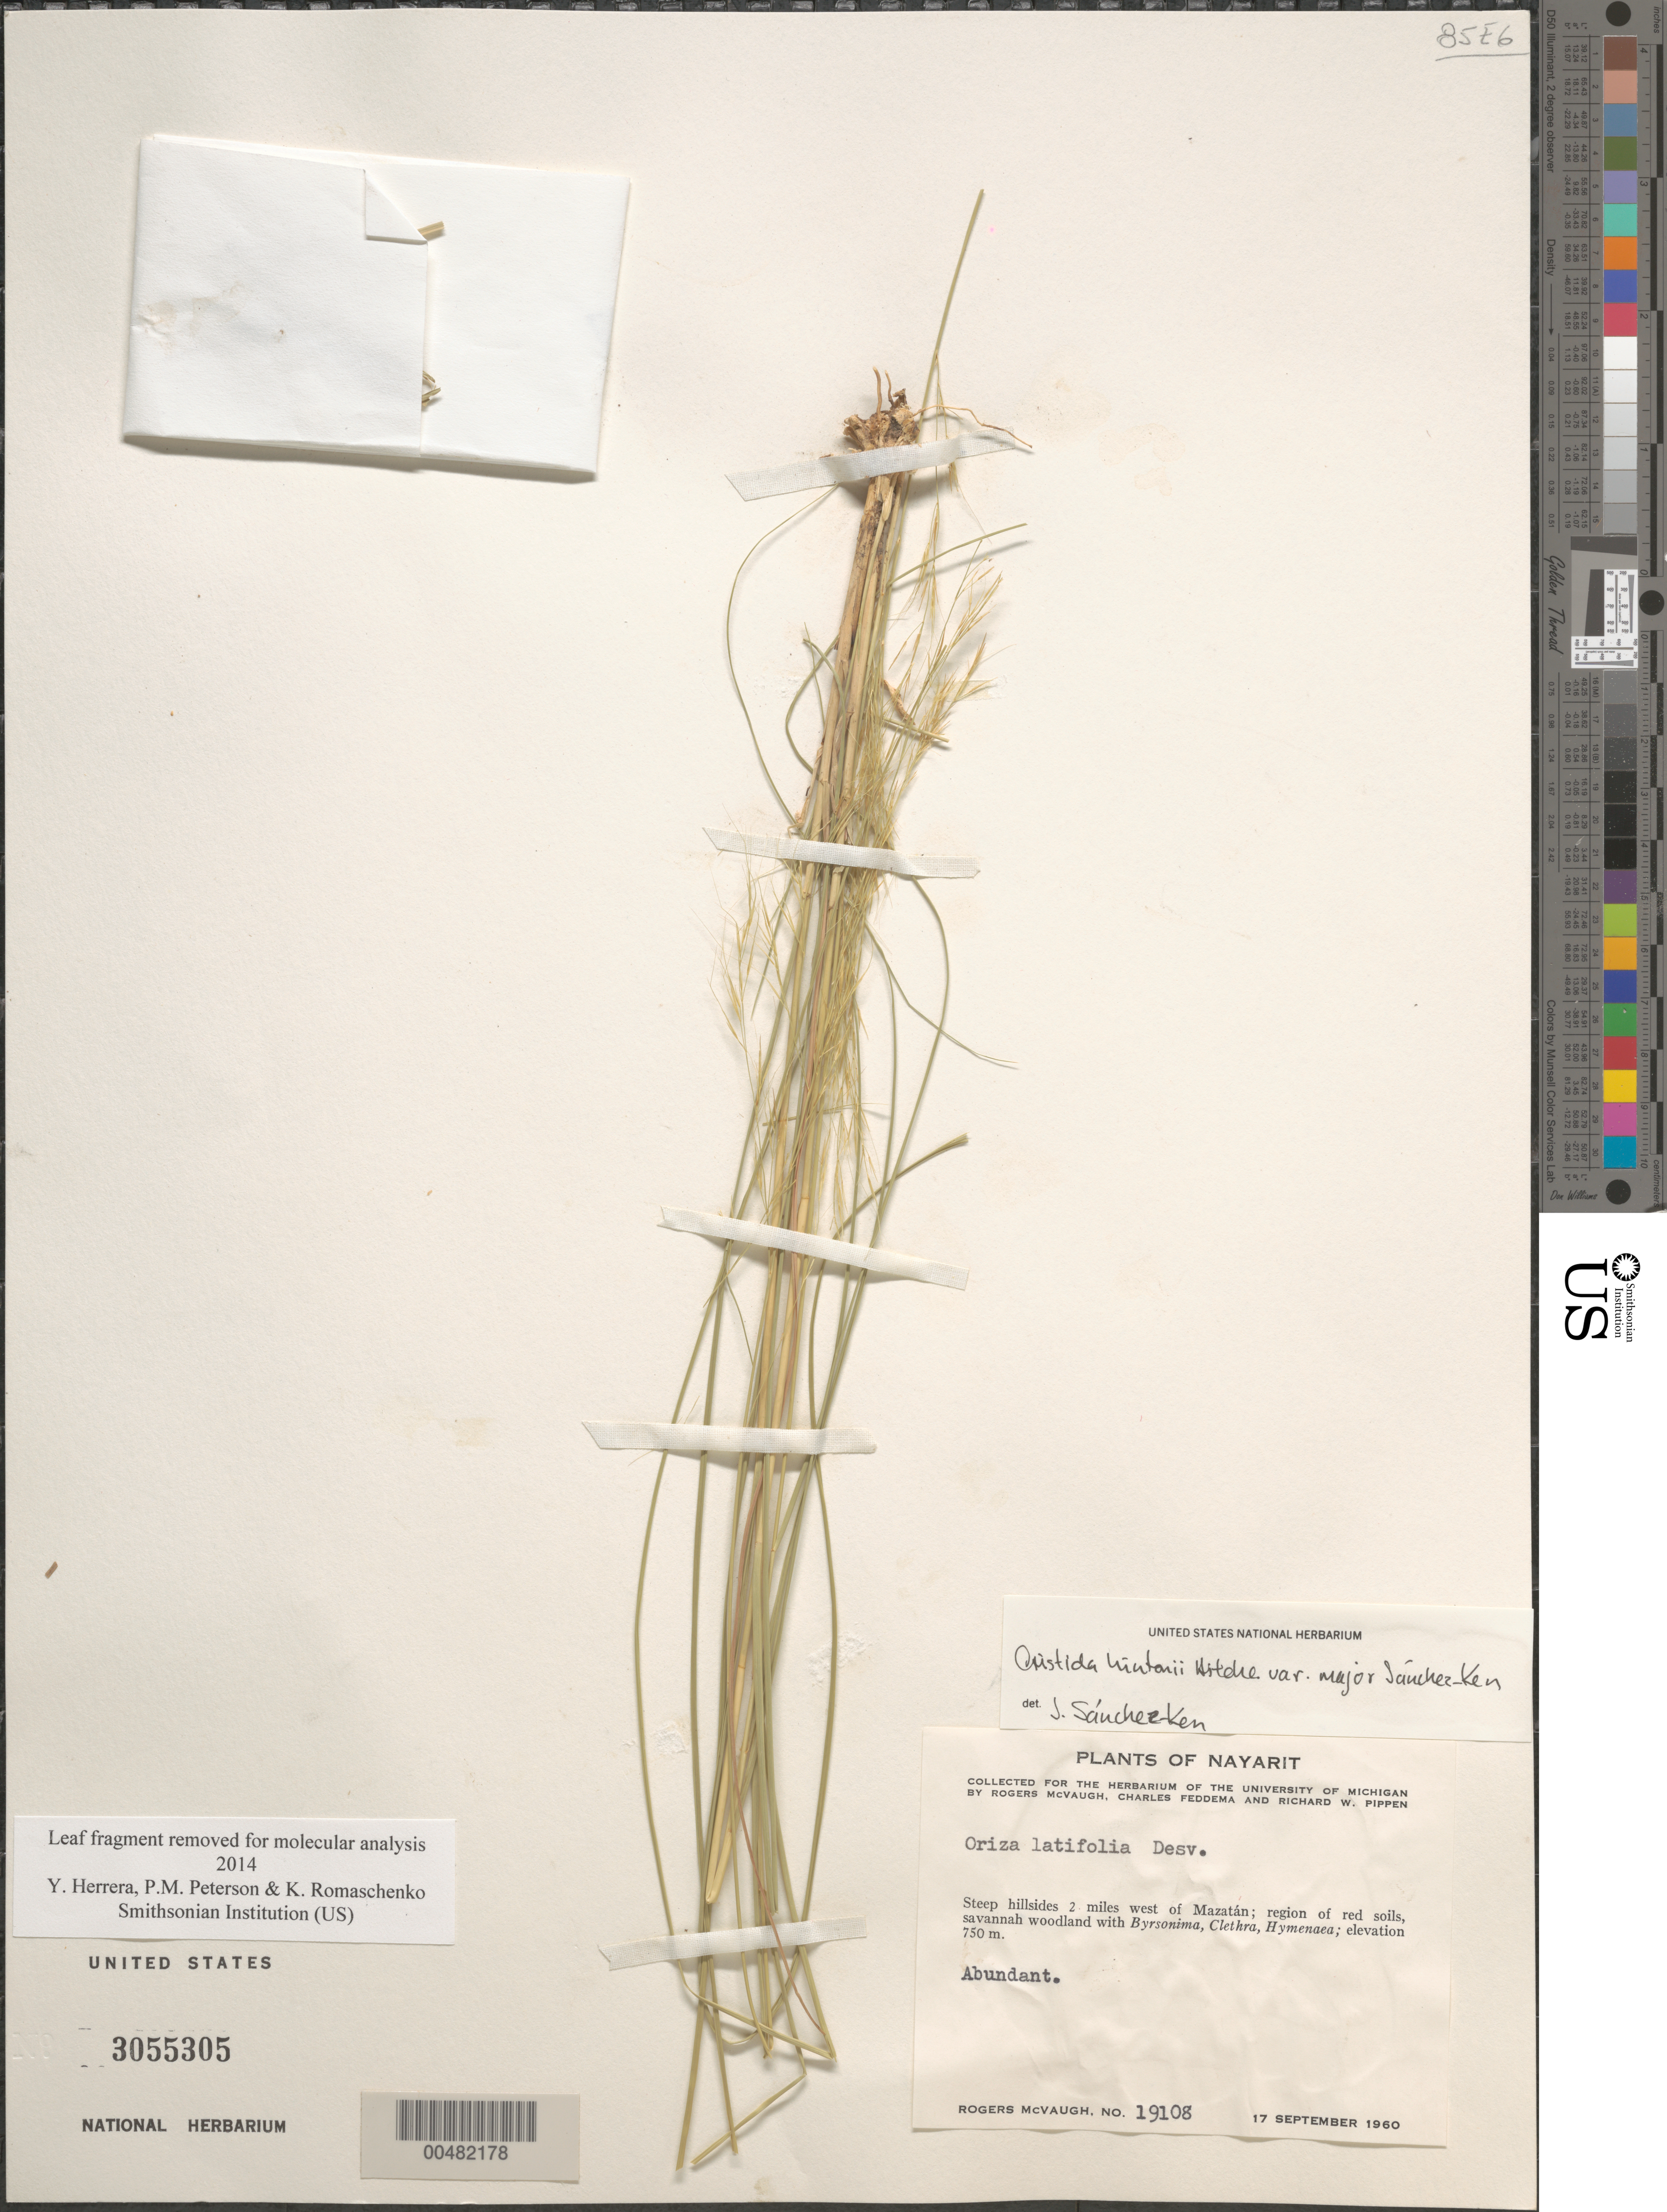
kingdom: Plantae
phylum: Tracheophyta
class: Liliopsida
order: Poales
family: Poaceae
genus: Aristida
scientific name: Aristida hintonii var. major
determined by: Sánchez-Ken, J. G.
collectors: R. McVaugh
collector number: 19108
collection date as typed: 17 Sep 1960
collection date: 1960-09-17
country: Mexico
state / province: Nayarit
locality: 2 mi W of Mazatán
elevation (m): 750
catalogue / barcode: US 3055305